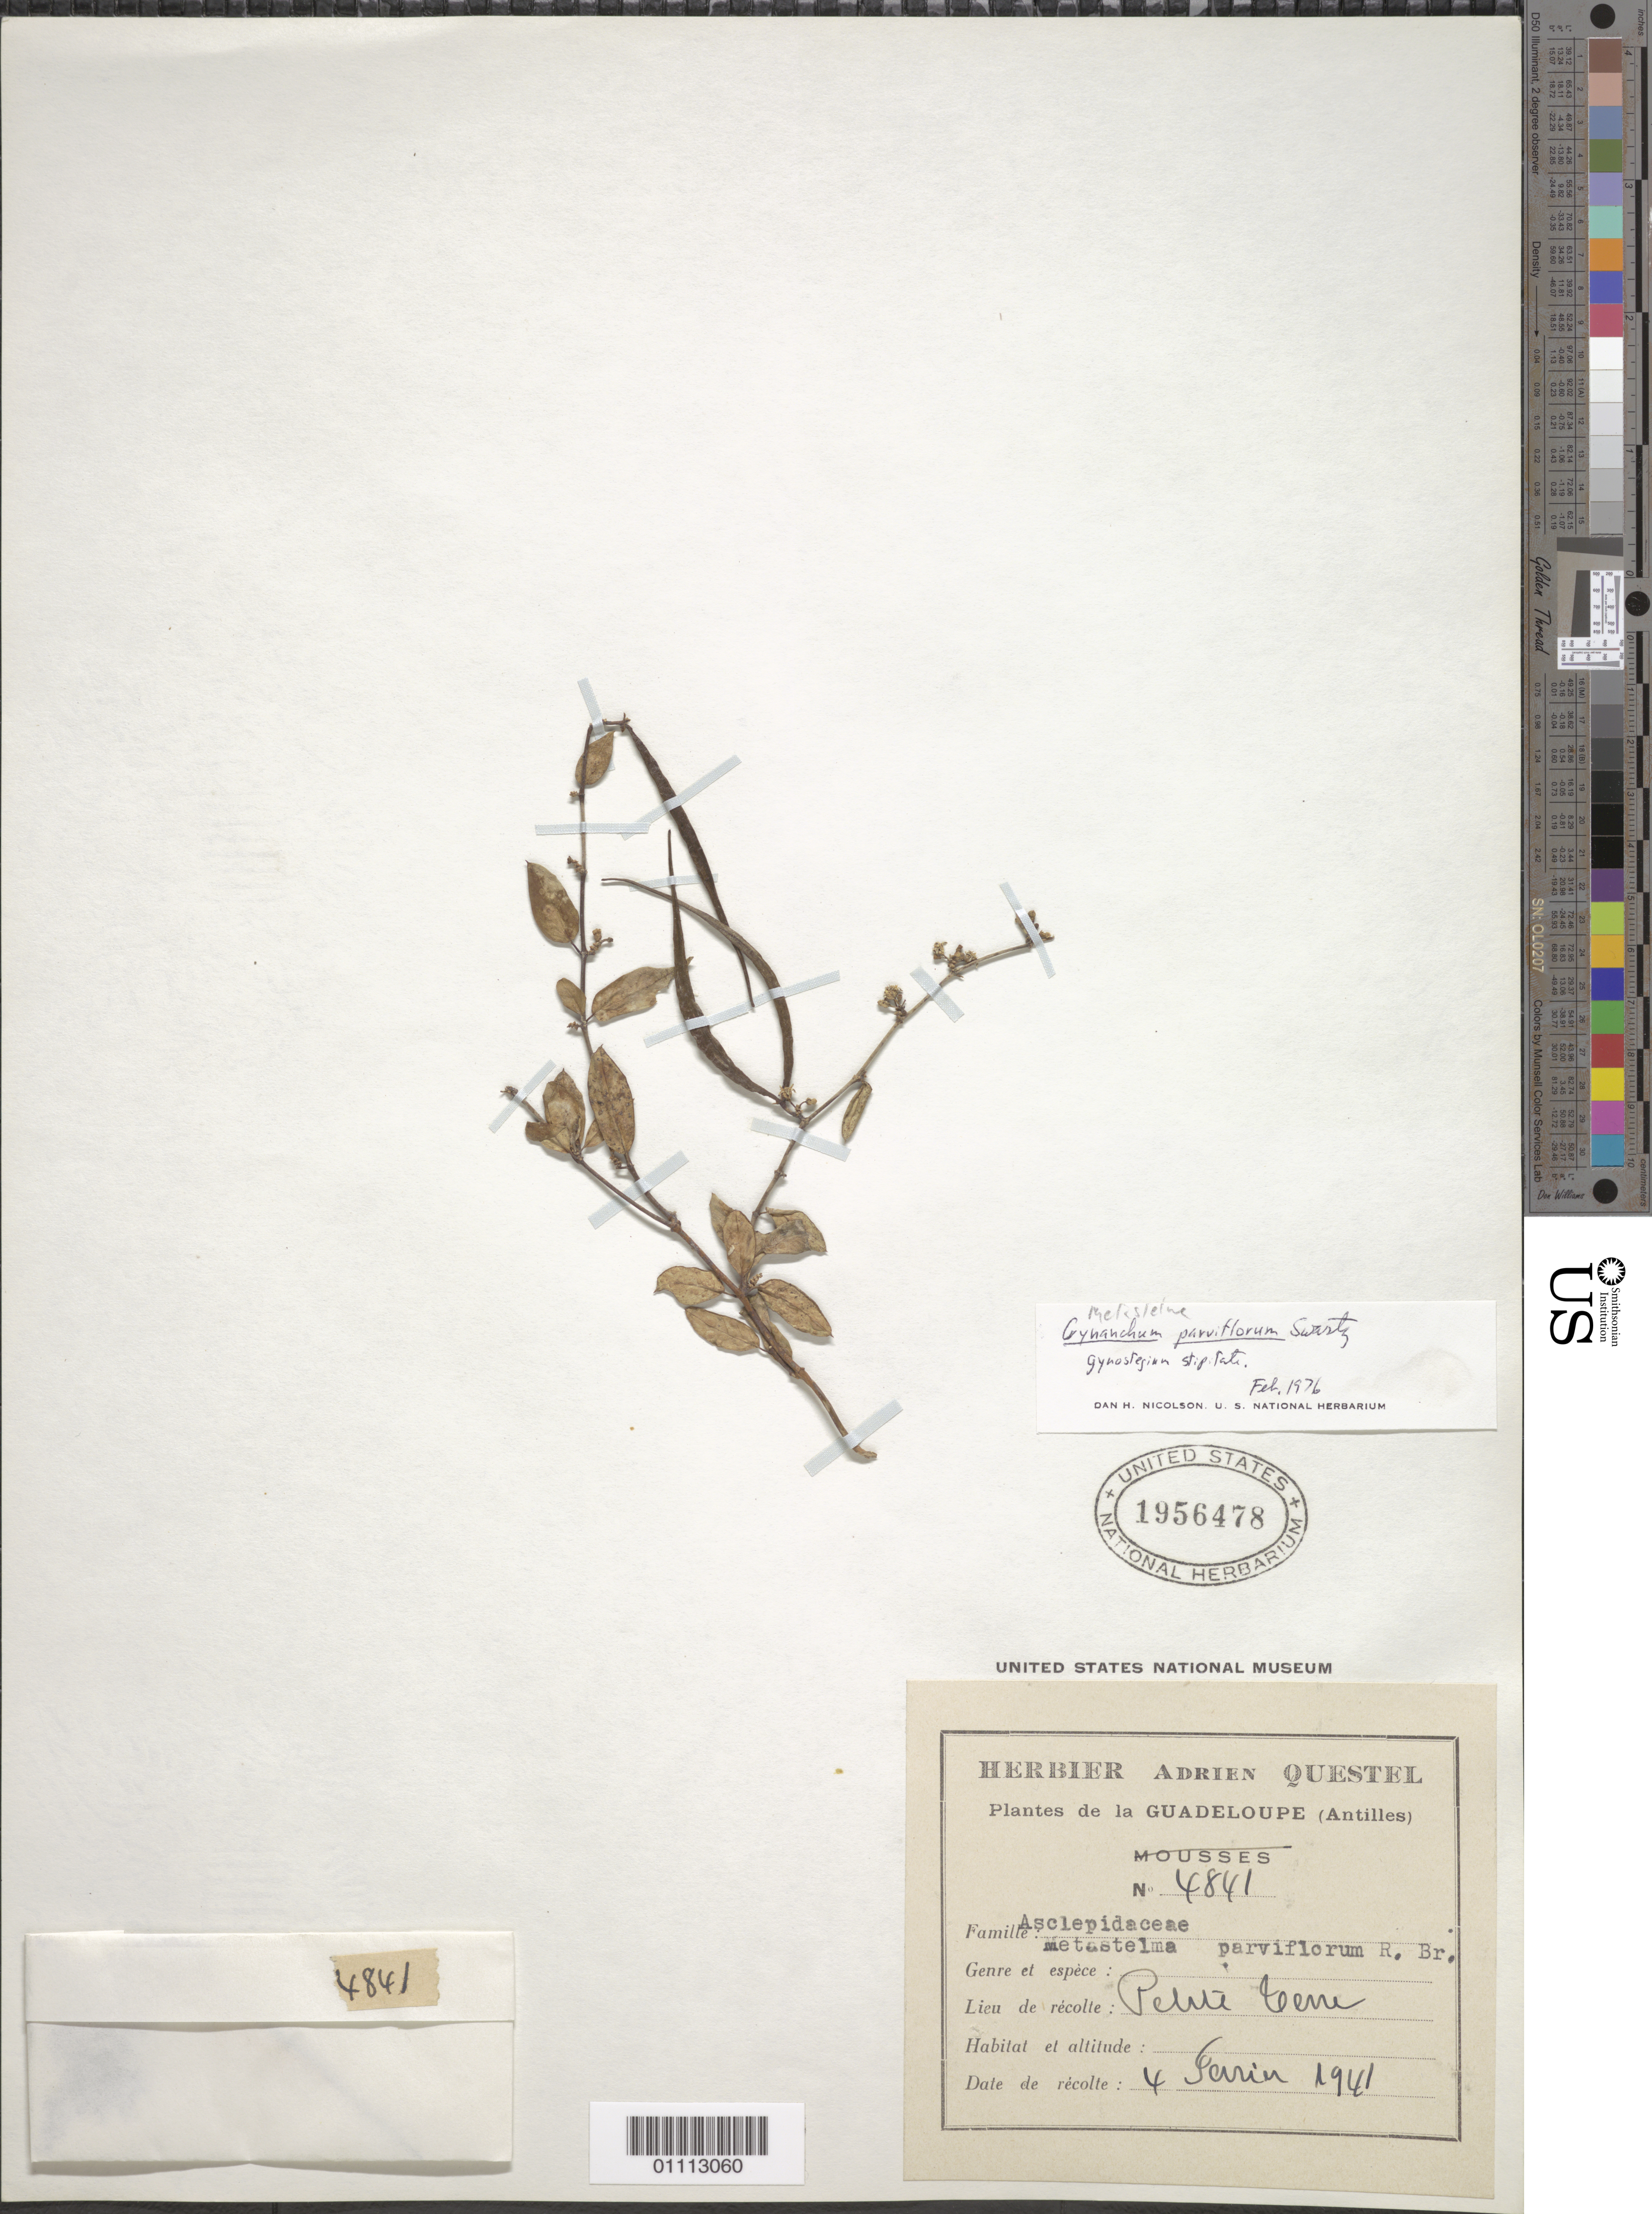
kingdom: Plantae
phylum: Tracheophyta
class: Magnoliopsida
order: Gentianales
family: Apocynaceae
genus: Metastelma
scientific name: Metastelma parviflorum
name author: (Sw.) Schult.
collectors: A. Questel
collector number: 4841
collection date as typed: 04 Jan 1941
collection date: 1941-01-04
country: Guadeloupe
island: Petite Terre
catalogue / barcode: US 1956478